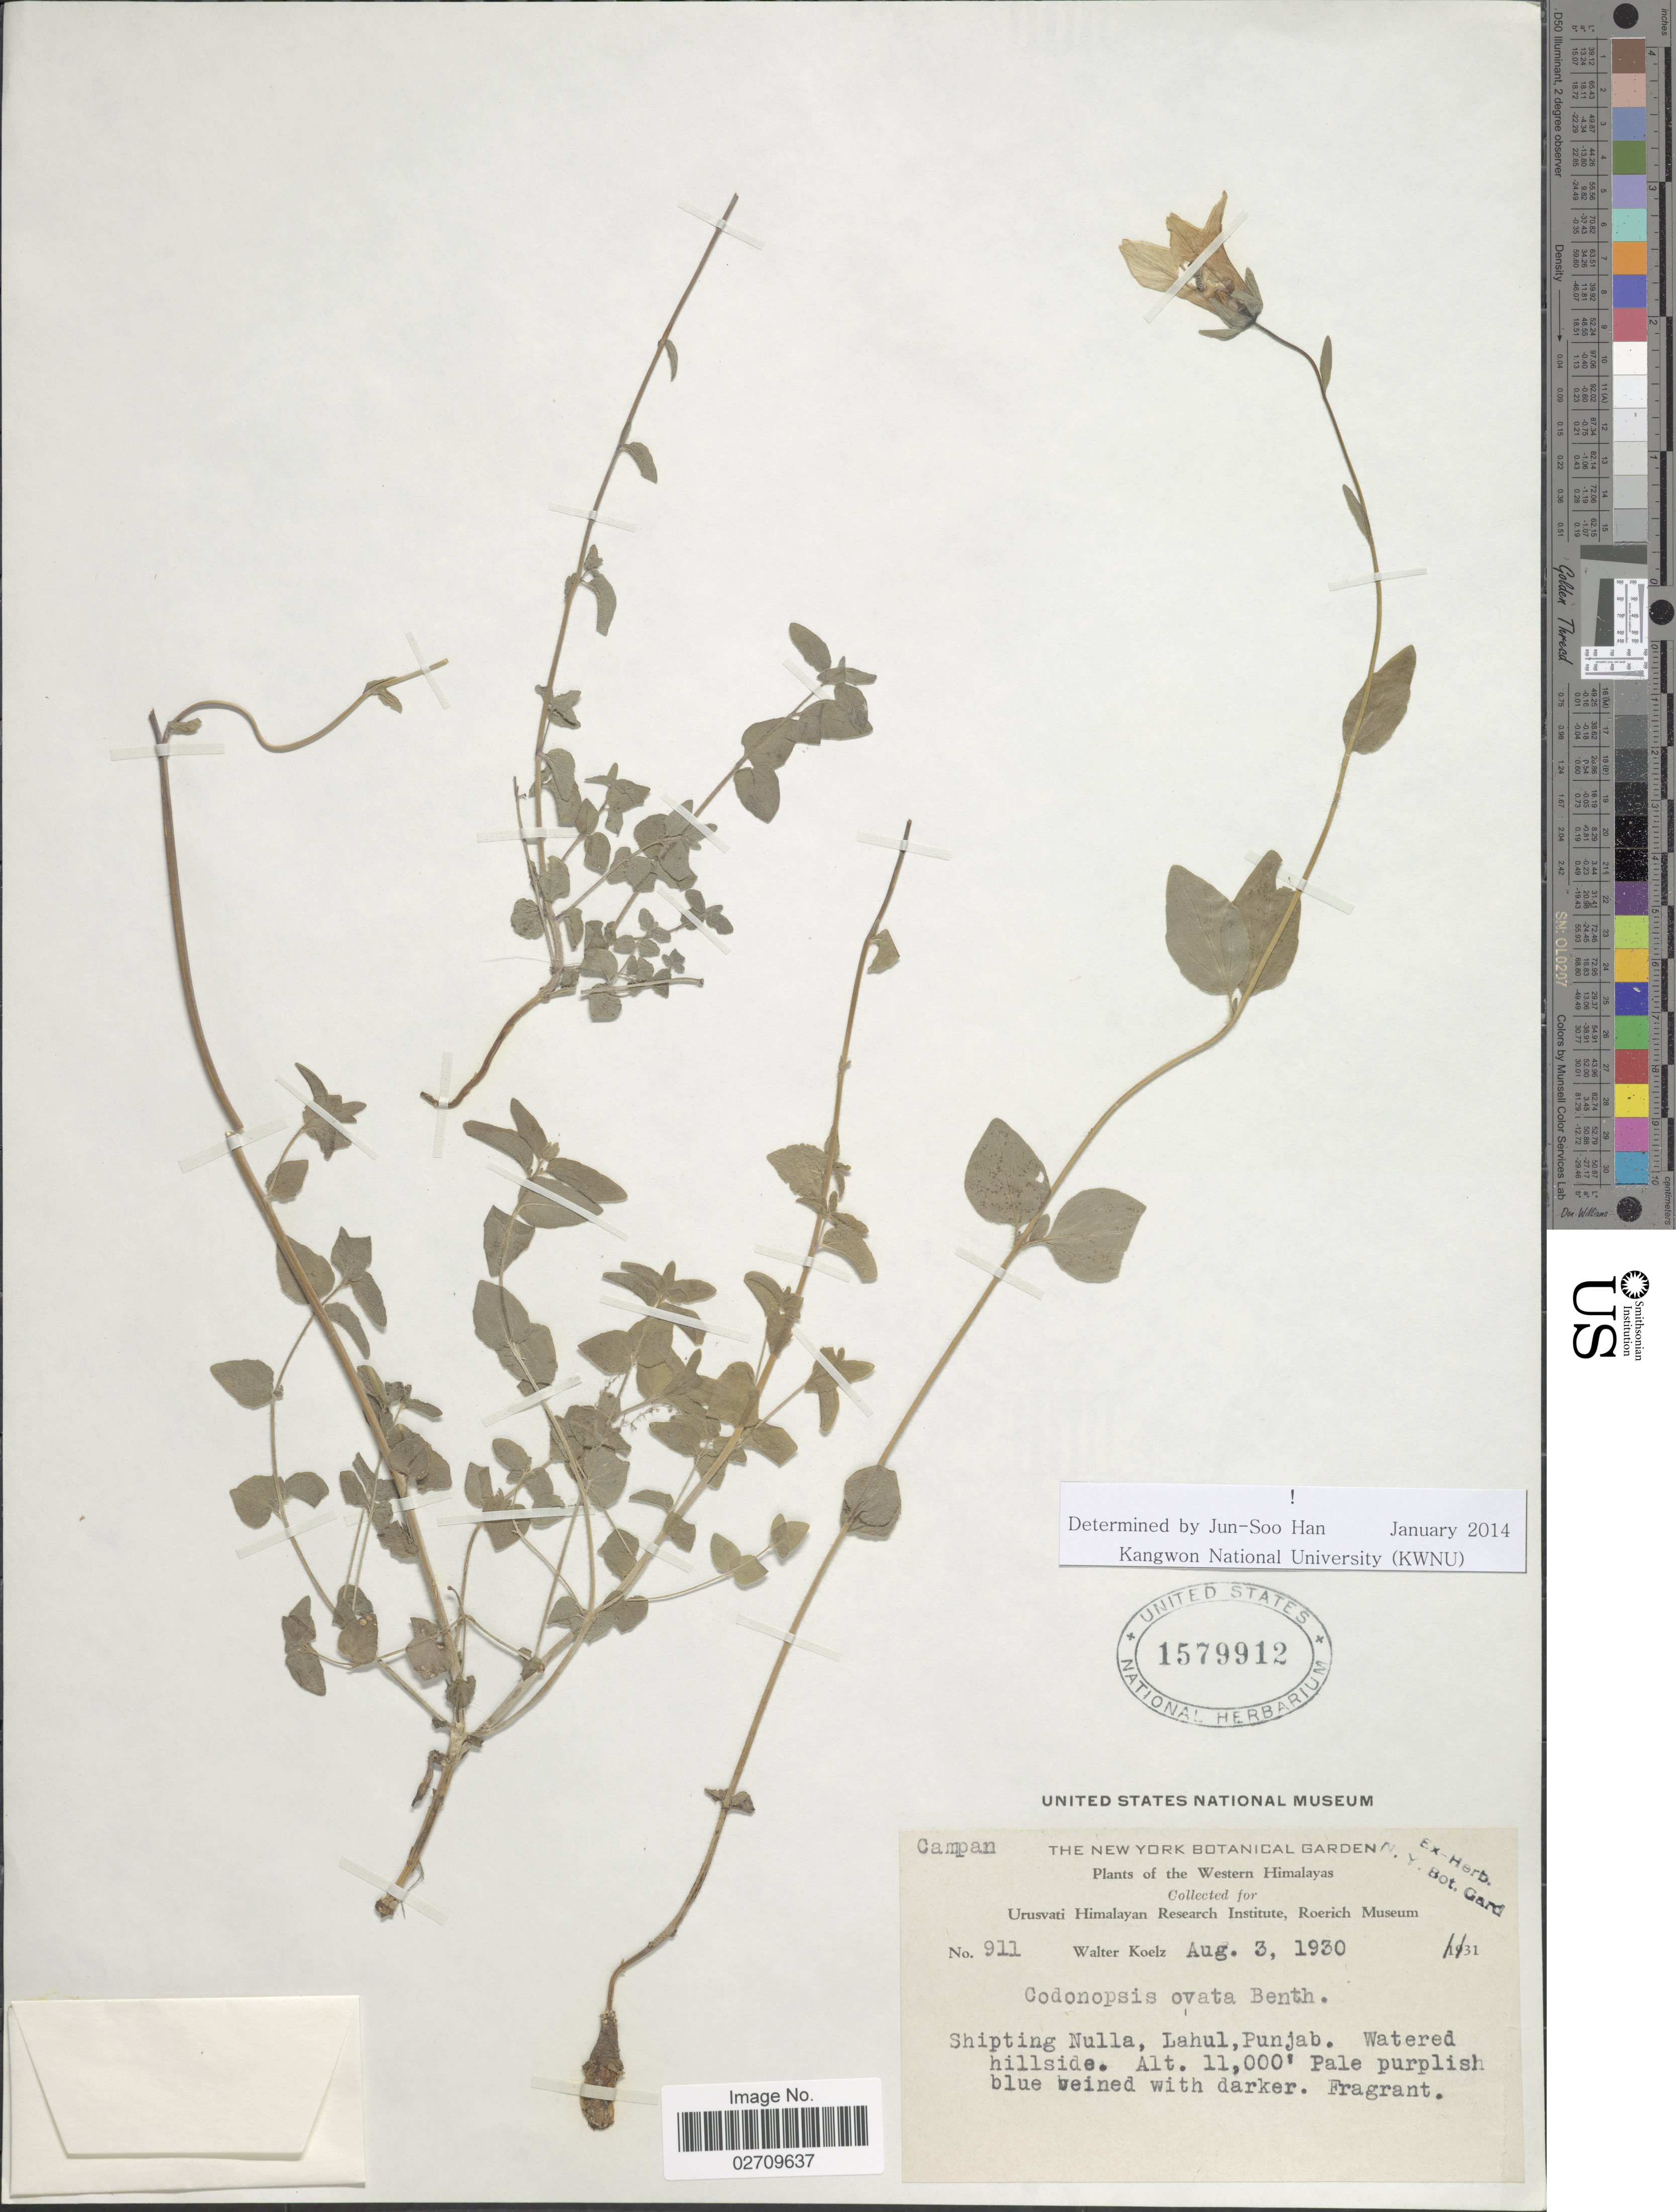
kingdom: Plantae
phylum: Tracheophyta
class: Magnoliopsida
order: Asterales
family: Campanulaceae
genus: Codonopsis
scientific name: Codonopsis ovata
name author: Benth.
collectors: W. N. Koelz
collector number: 911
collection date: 1930-08-03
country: India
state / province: Punjab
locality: Western Himalayas, Shipting Nulla, Lahul, Punjab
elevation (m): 3353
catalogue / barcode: US 1579912